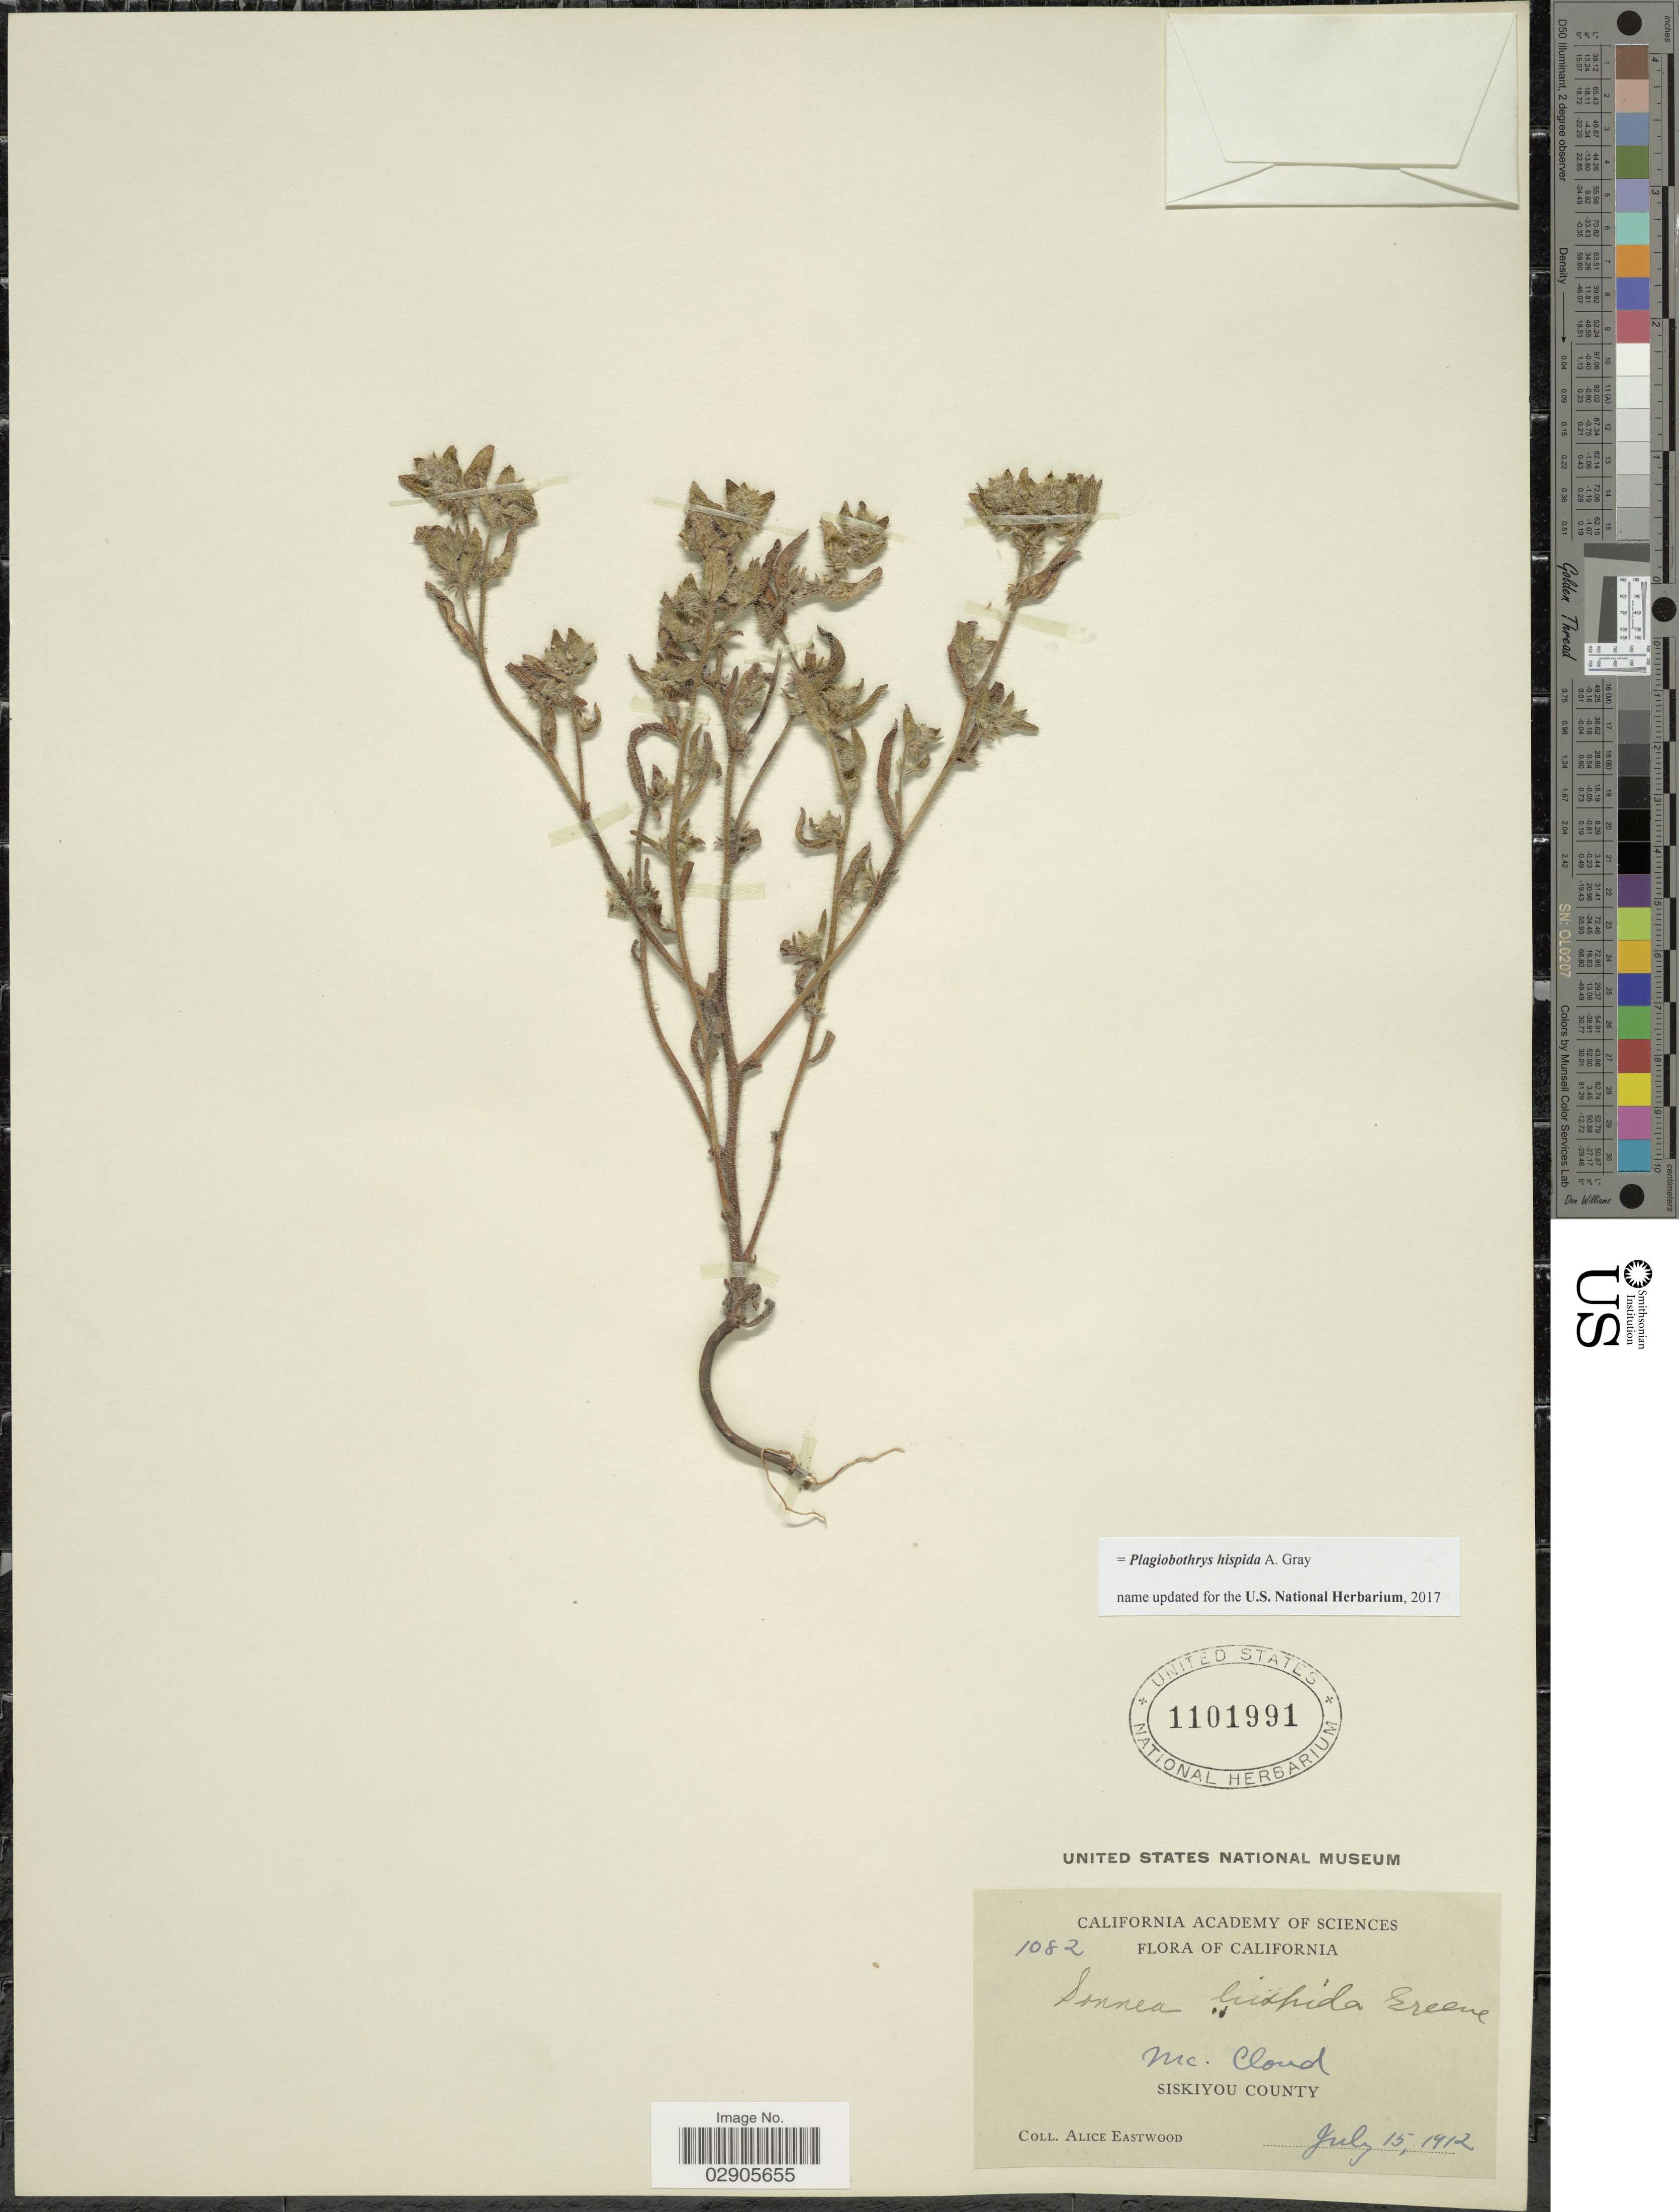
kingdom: Plantae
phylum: Tracheophyta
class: Magnoliopsida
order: Boraginales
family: Boraginaceae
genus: Plagiobothrys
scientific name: Plagiobothrys hispida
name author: A. Gray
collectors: A. Eastwood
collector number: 1082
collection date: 1912-07-15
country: United States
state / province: California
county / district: Siskiyou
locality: Mc. Cloud. Siskiyou County.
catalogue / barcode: US 1101991